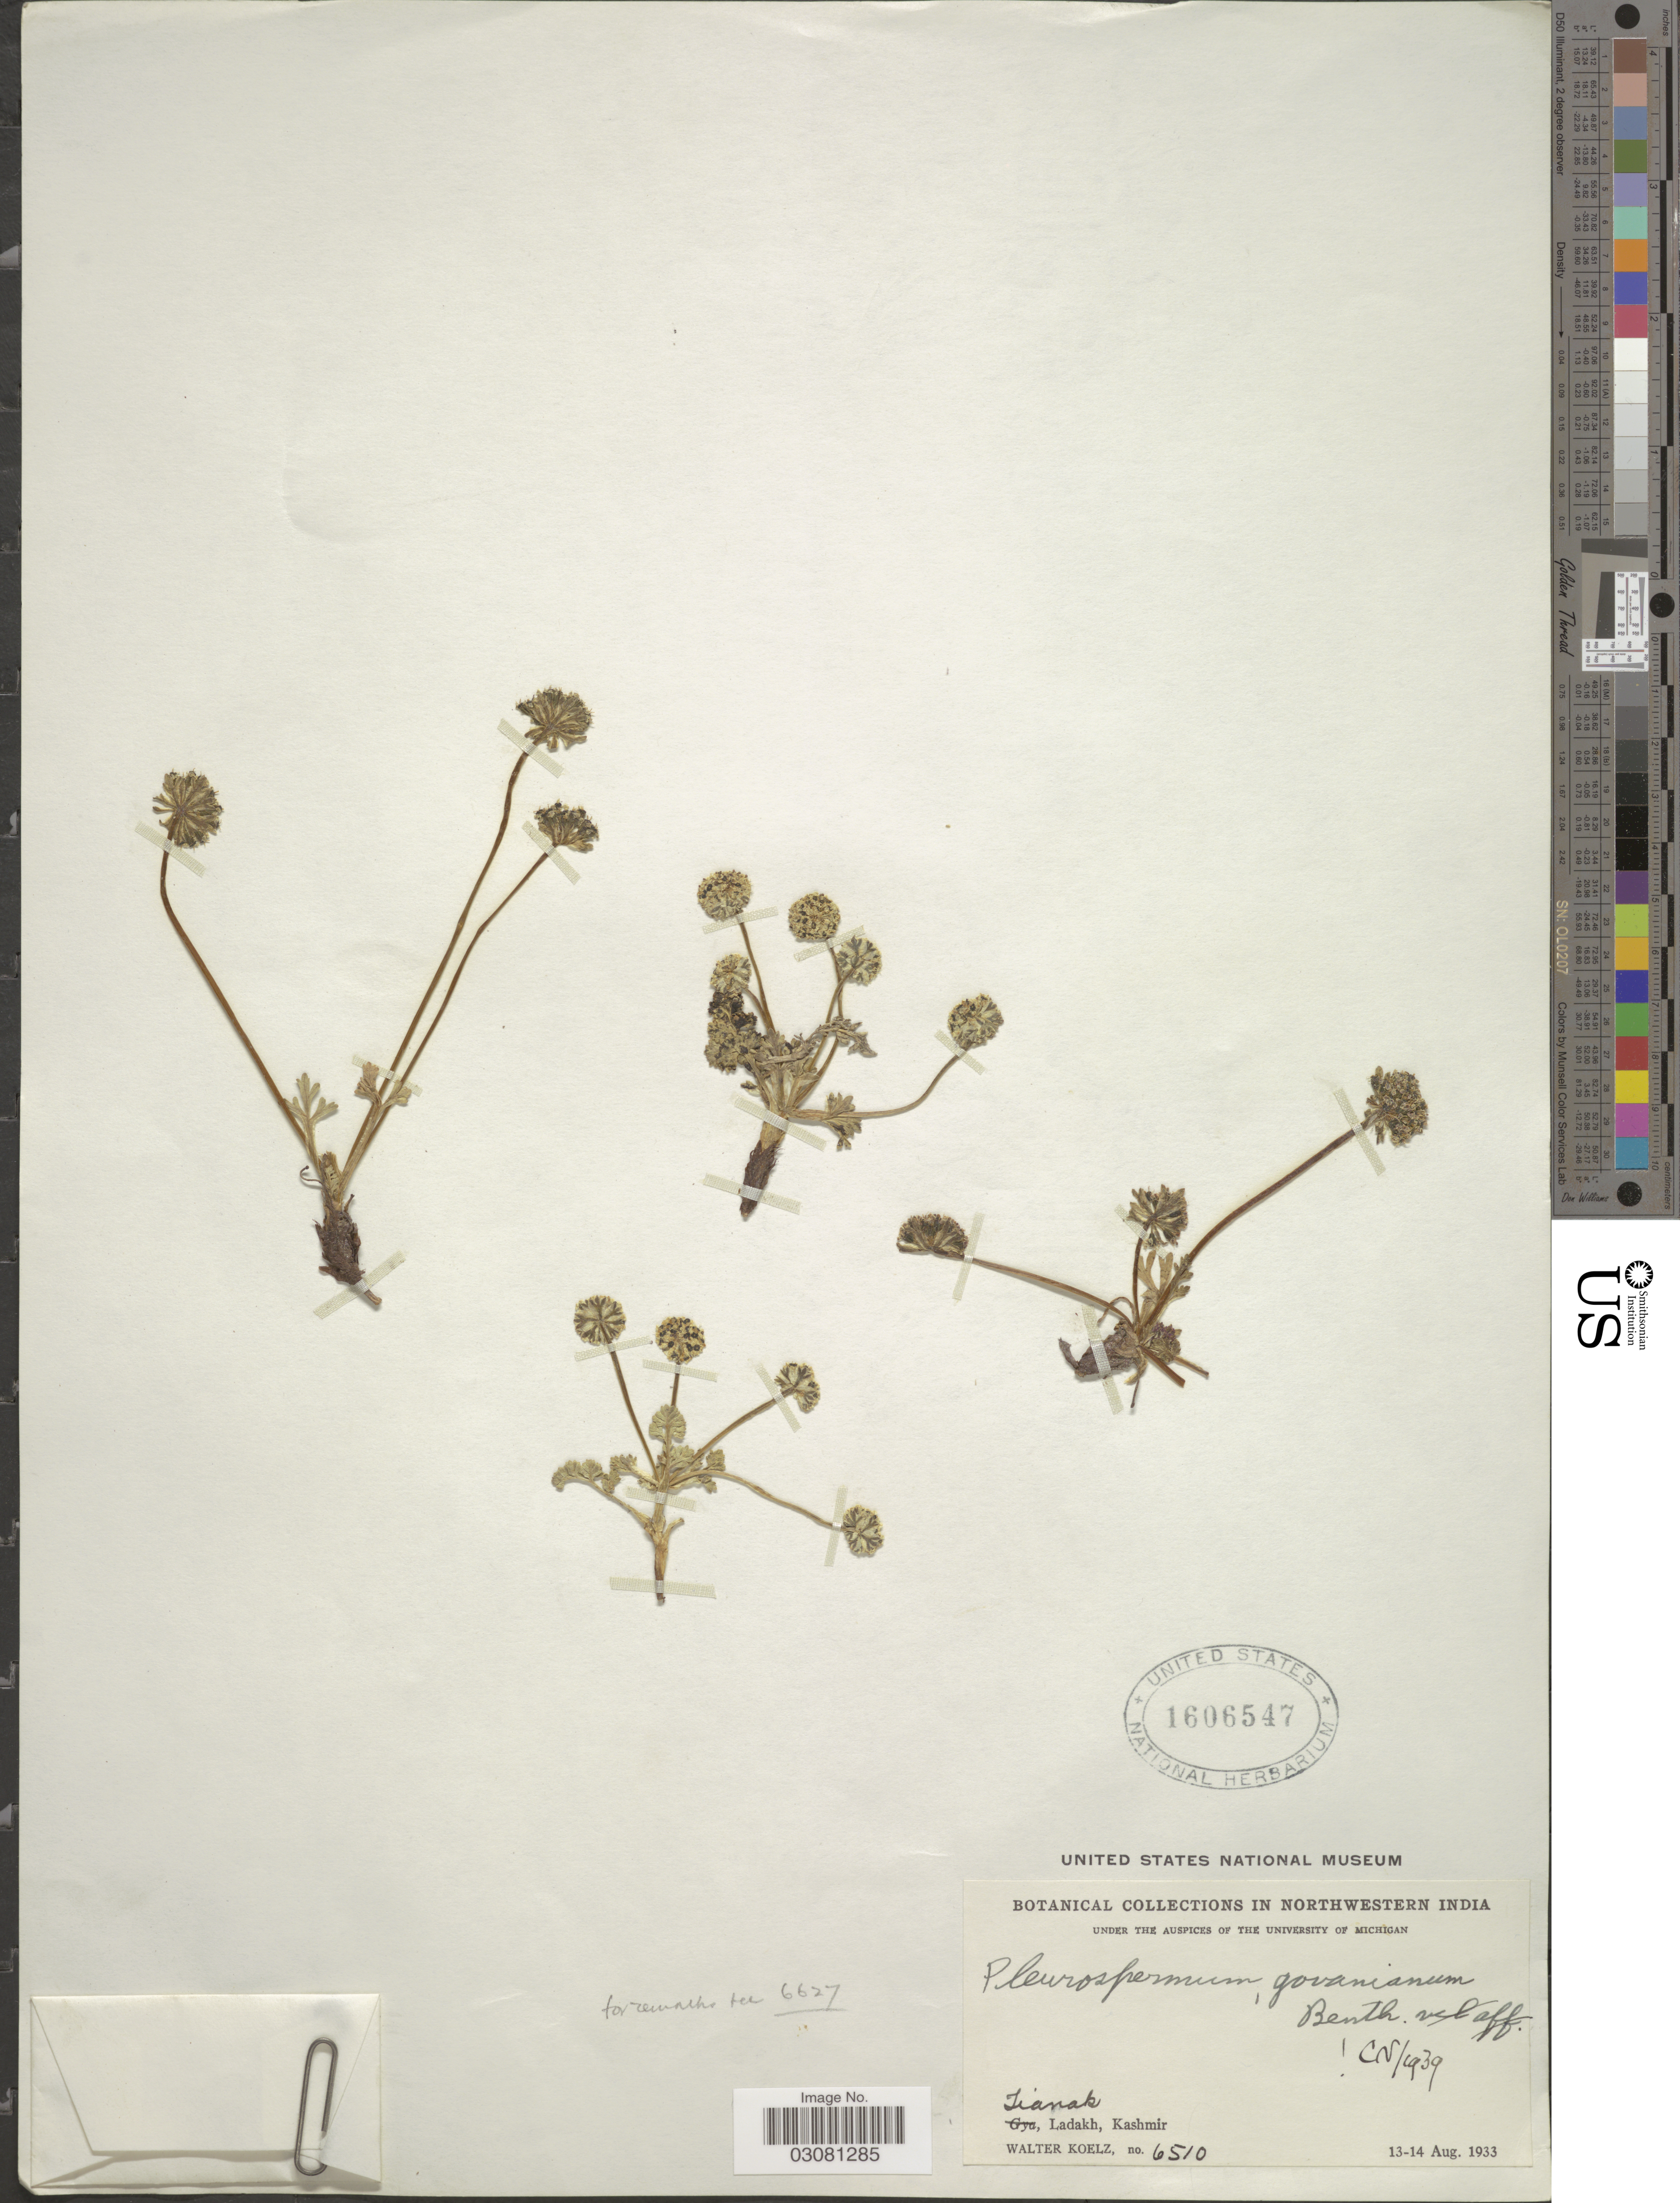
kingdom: Plantae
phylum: Tracheophyta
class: Magnoliopsida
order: Apiales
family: Apiaceae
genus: Pleurospermum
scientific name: Pleurospermum stellatum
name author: (D. Don) Benth. ex C.B. Clarke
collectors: W. N. Koelz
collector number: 6510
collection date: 1933-08-13/1933-08-14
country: India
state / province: Jammu and Kashmir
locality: Northwestern India. Tianak, Ladakh, Kashmir.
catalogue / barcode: US 1606547